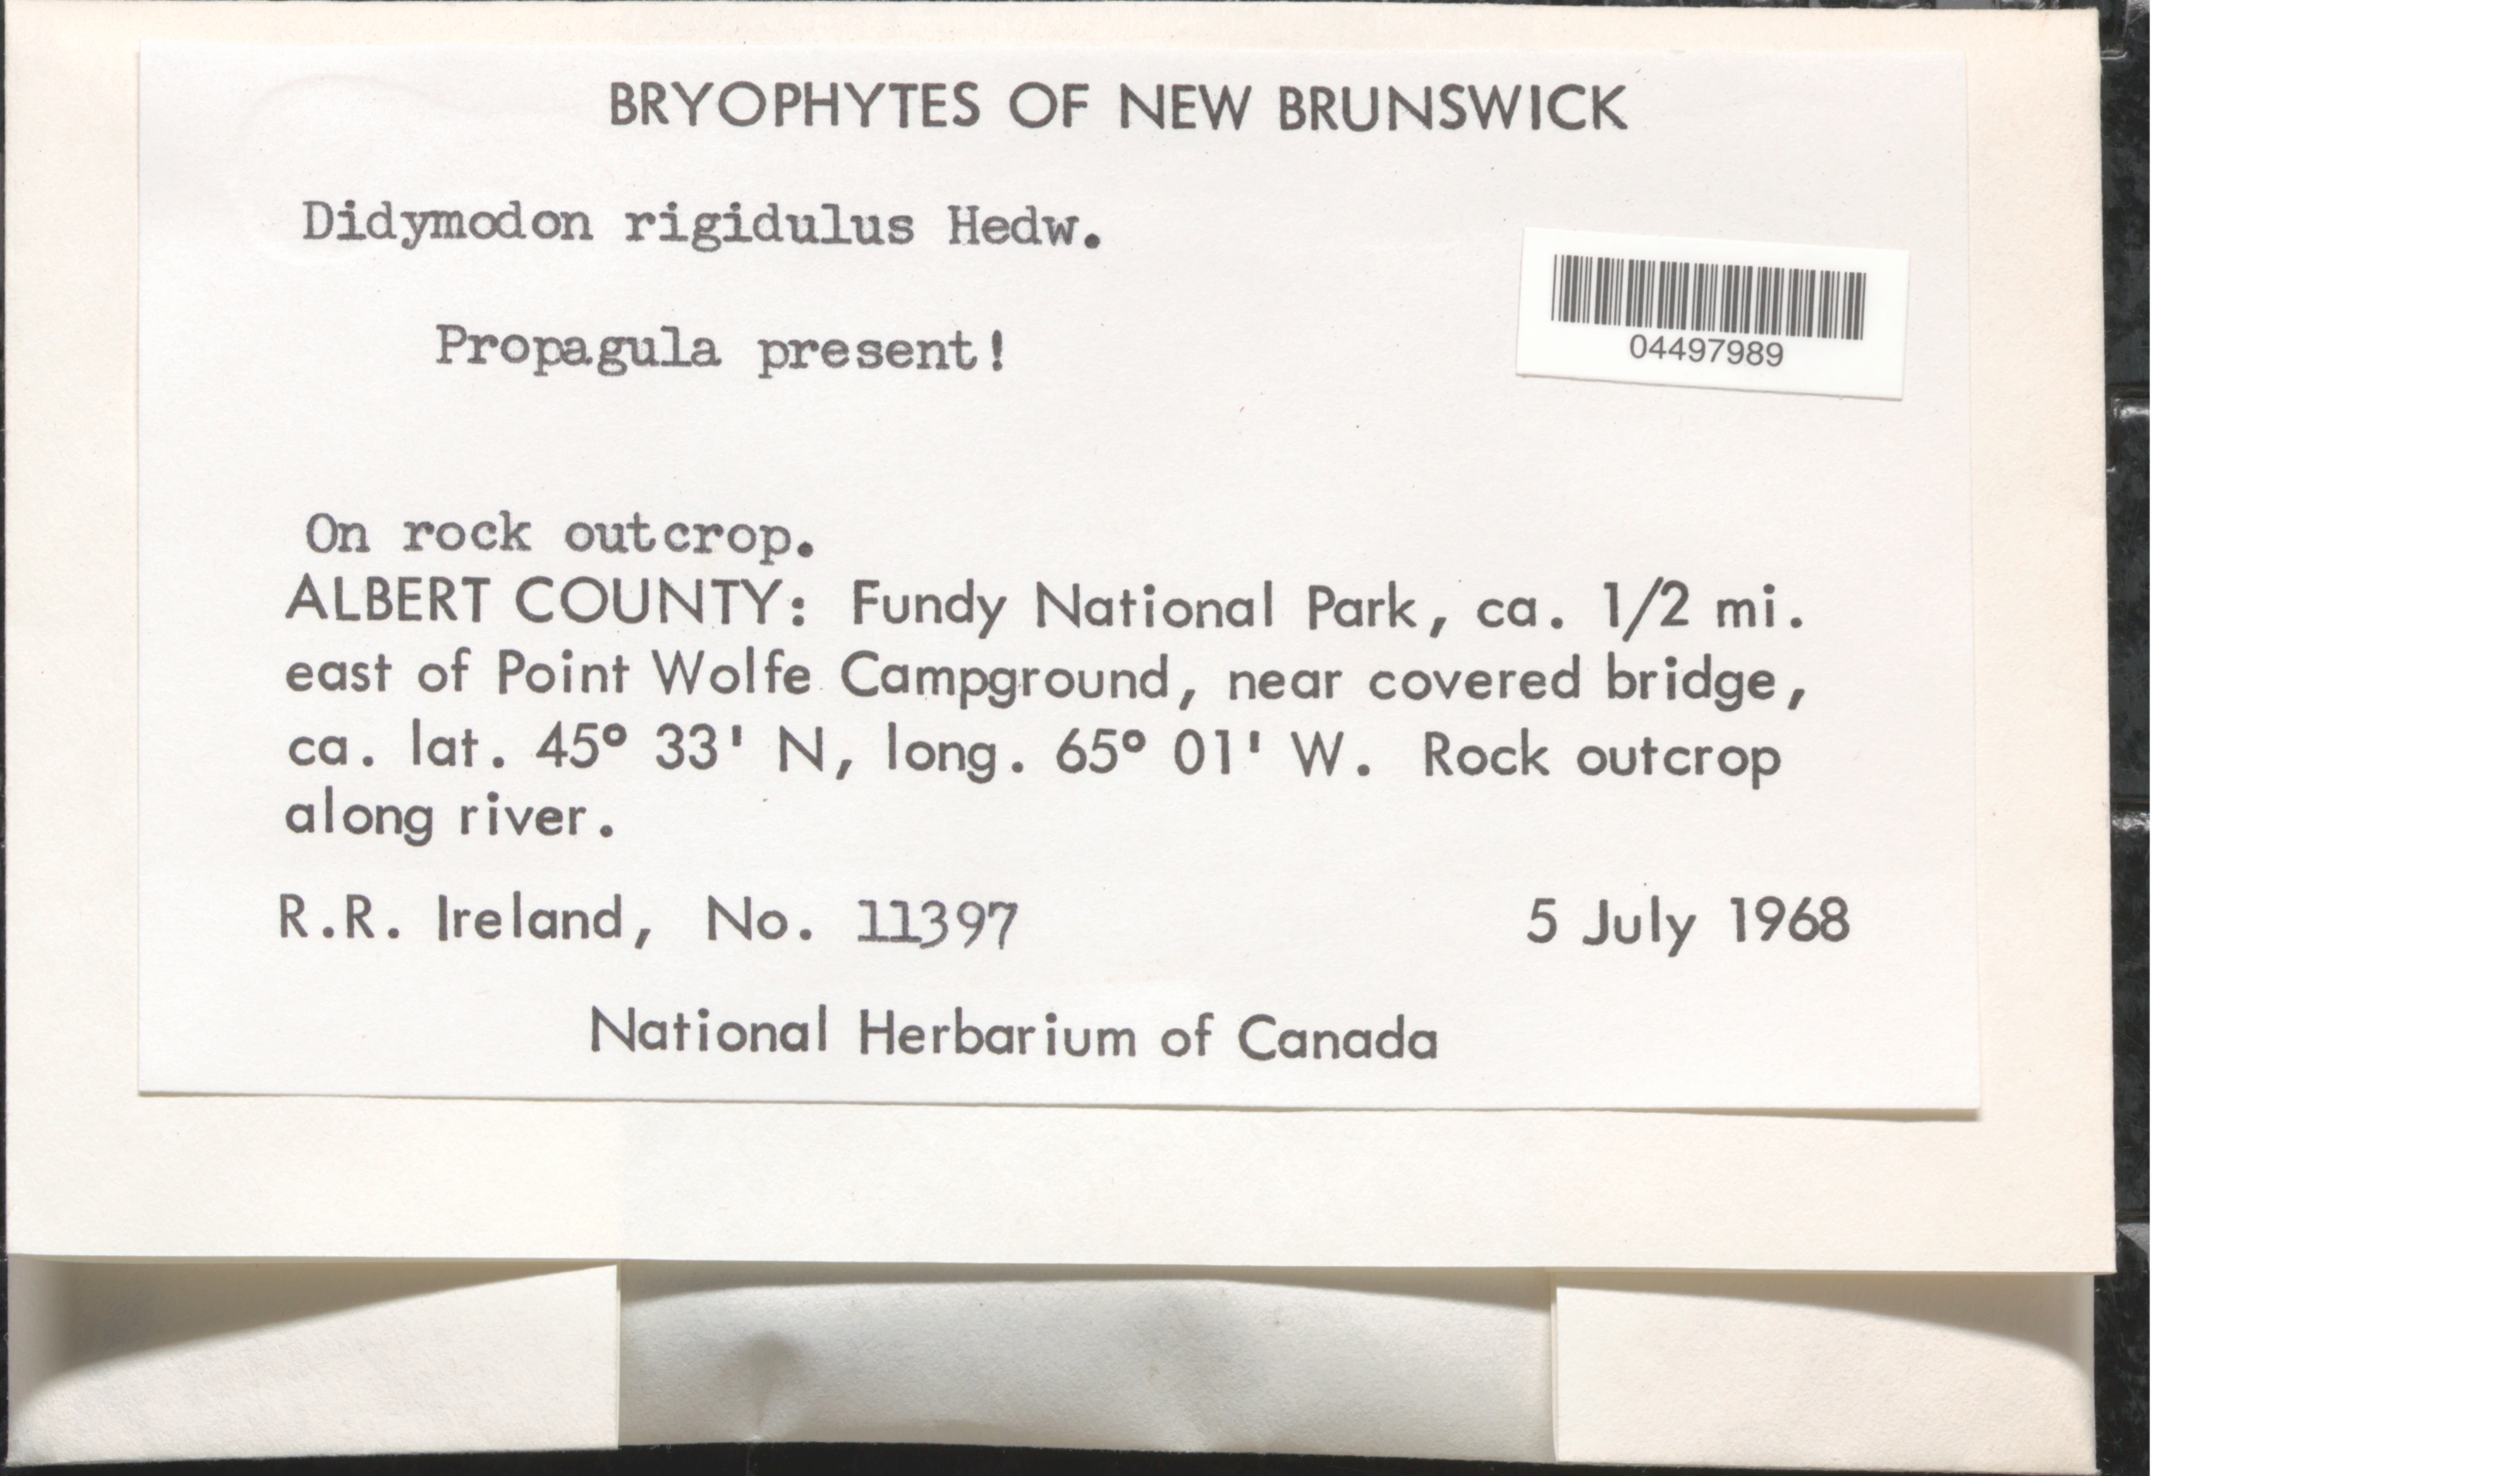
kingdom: Plantae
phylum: Bryophyta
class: Bryopsida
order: Pottiales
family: Pottiaceae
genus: Didymodon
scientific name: Didymodon tophaceus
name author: (Brid.) Lisa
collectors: R. Ireland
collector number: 11397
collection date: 1968-07-05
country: Canada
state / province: New Brunswick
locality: Albert County: Fundy National Park, ca. 1/2 mi. east of Point Wolfe Campground, near covered bridge.